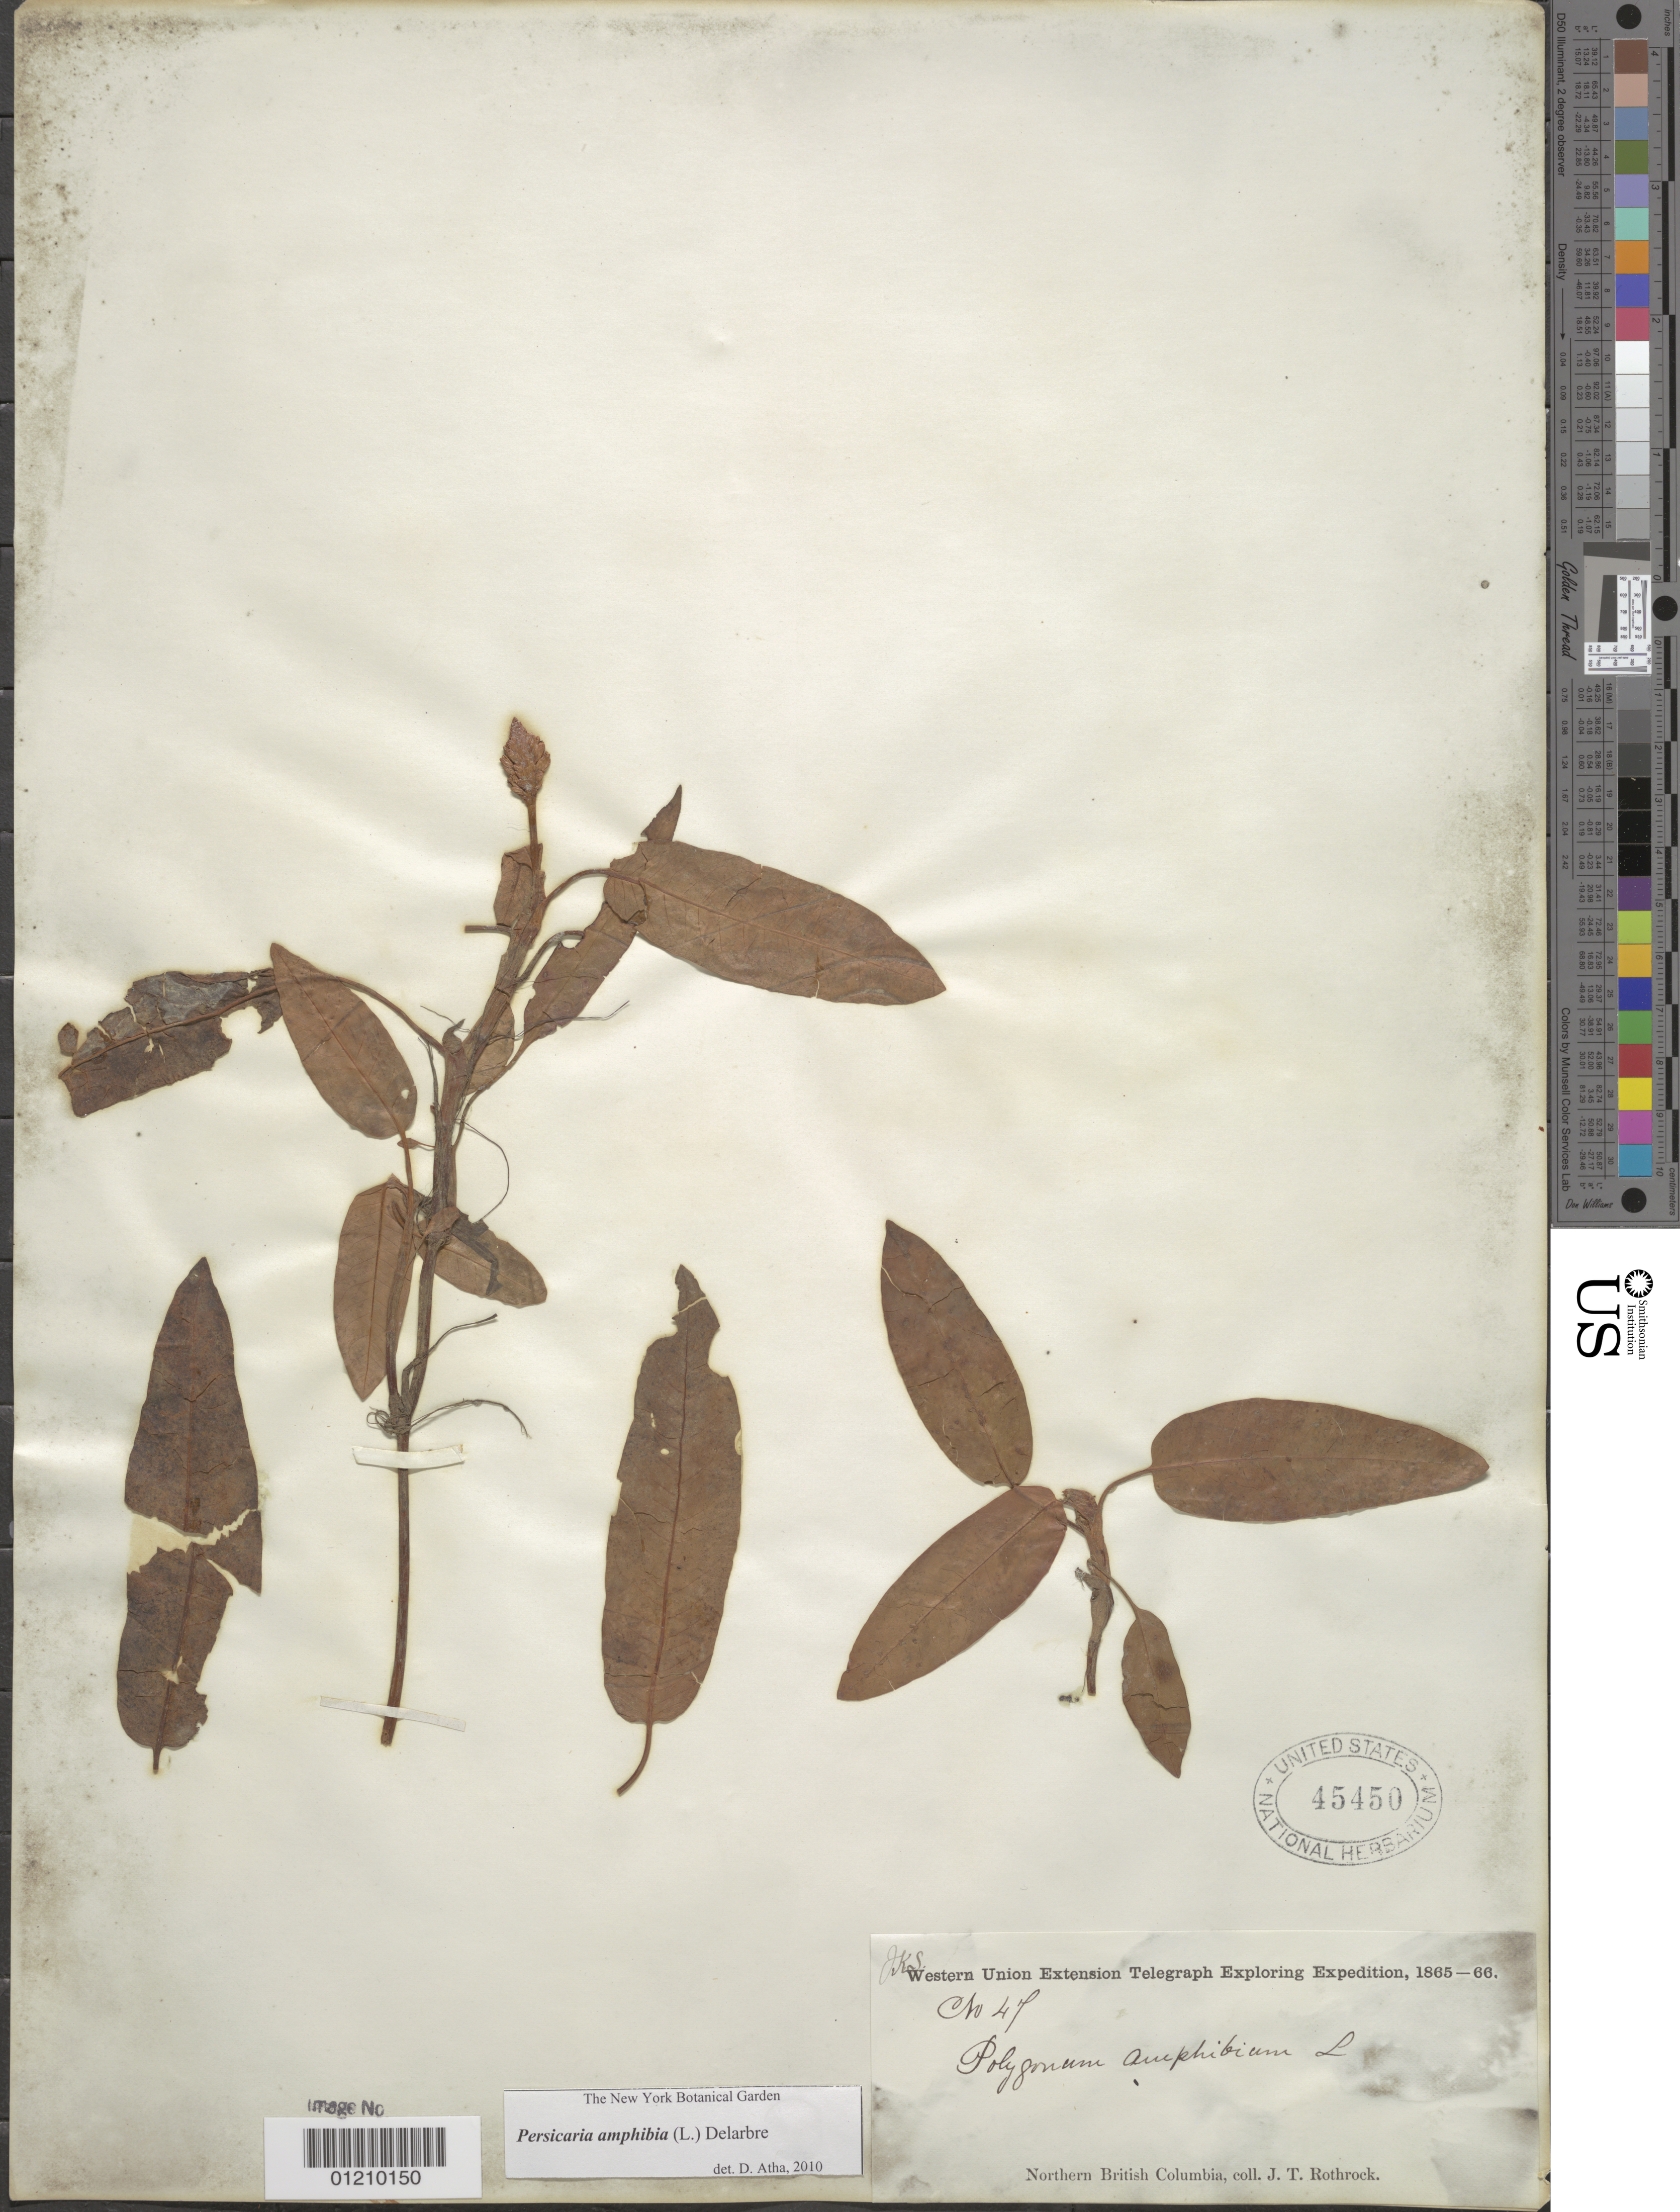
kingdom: Plantae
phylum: Tracheophyta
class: Magnoliopsida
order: Caryophyllales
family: Polygonaceae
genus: Persicaria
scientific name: Persicaria amphibia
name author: (L.) Delarbre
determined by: Atha, D. E.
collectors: J. T. Rothrock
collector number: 47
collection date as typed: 1865 to -- --- 1866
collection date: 1865/1866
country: Canada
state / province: British Columbia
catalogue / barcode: US 45450